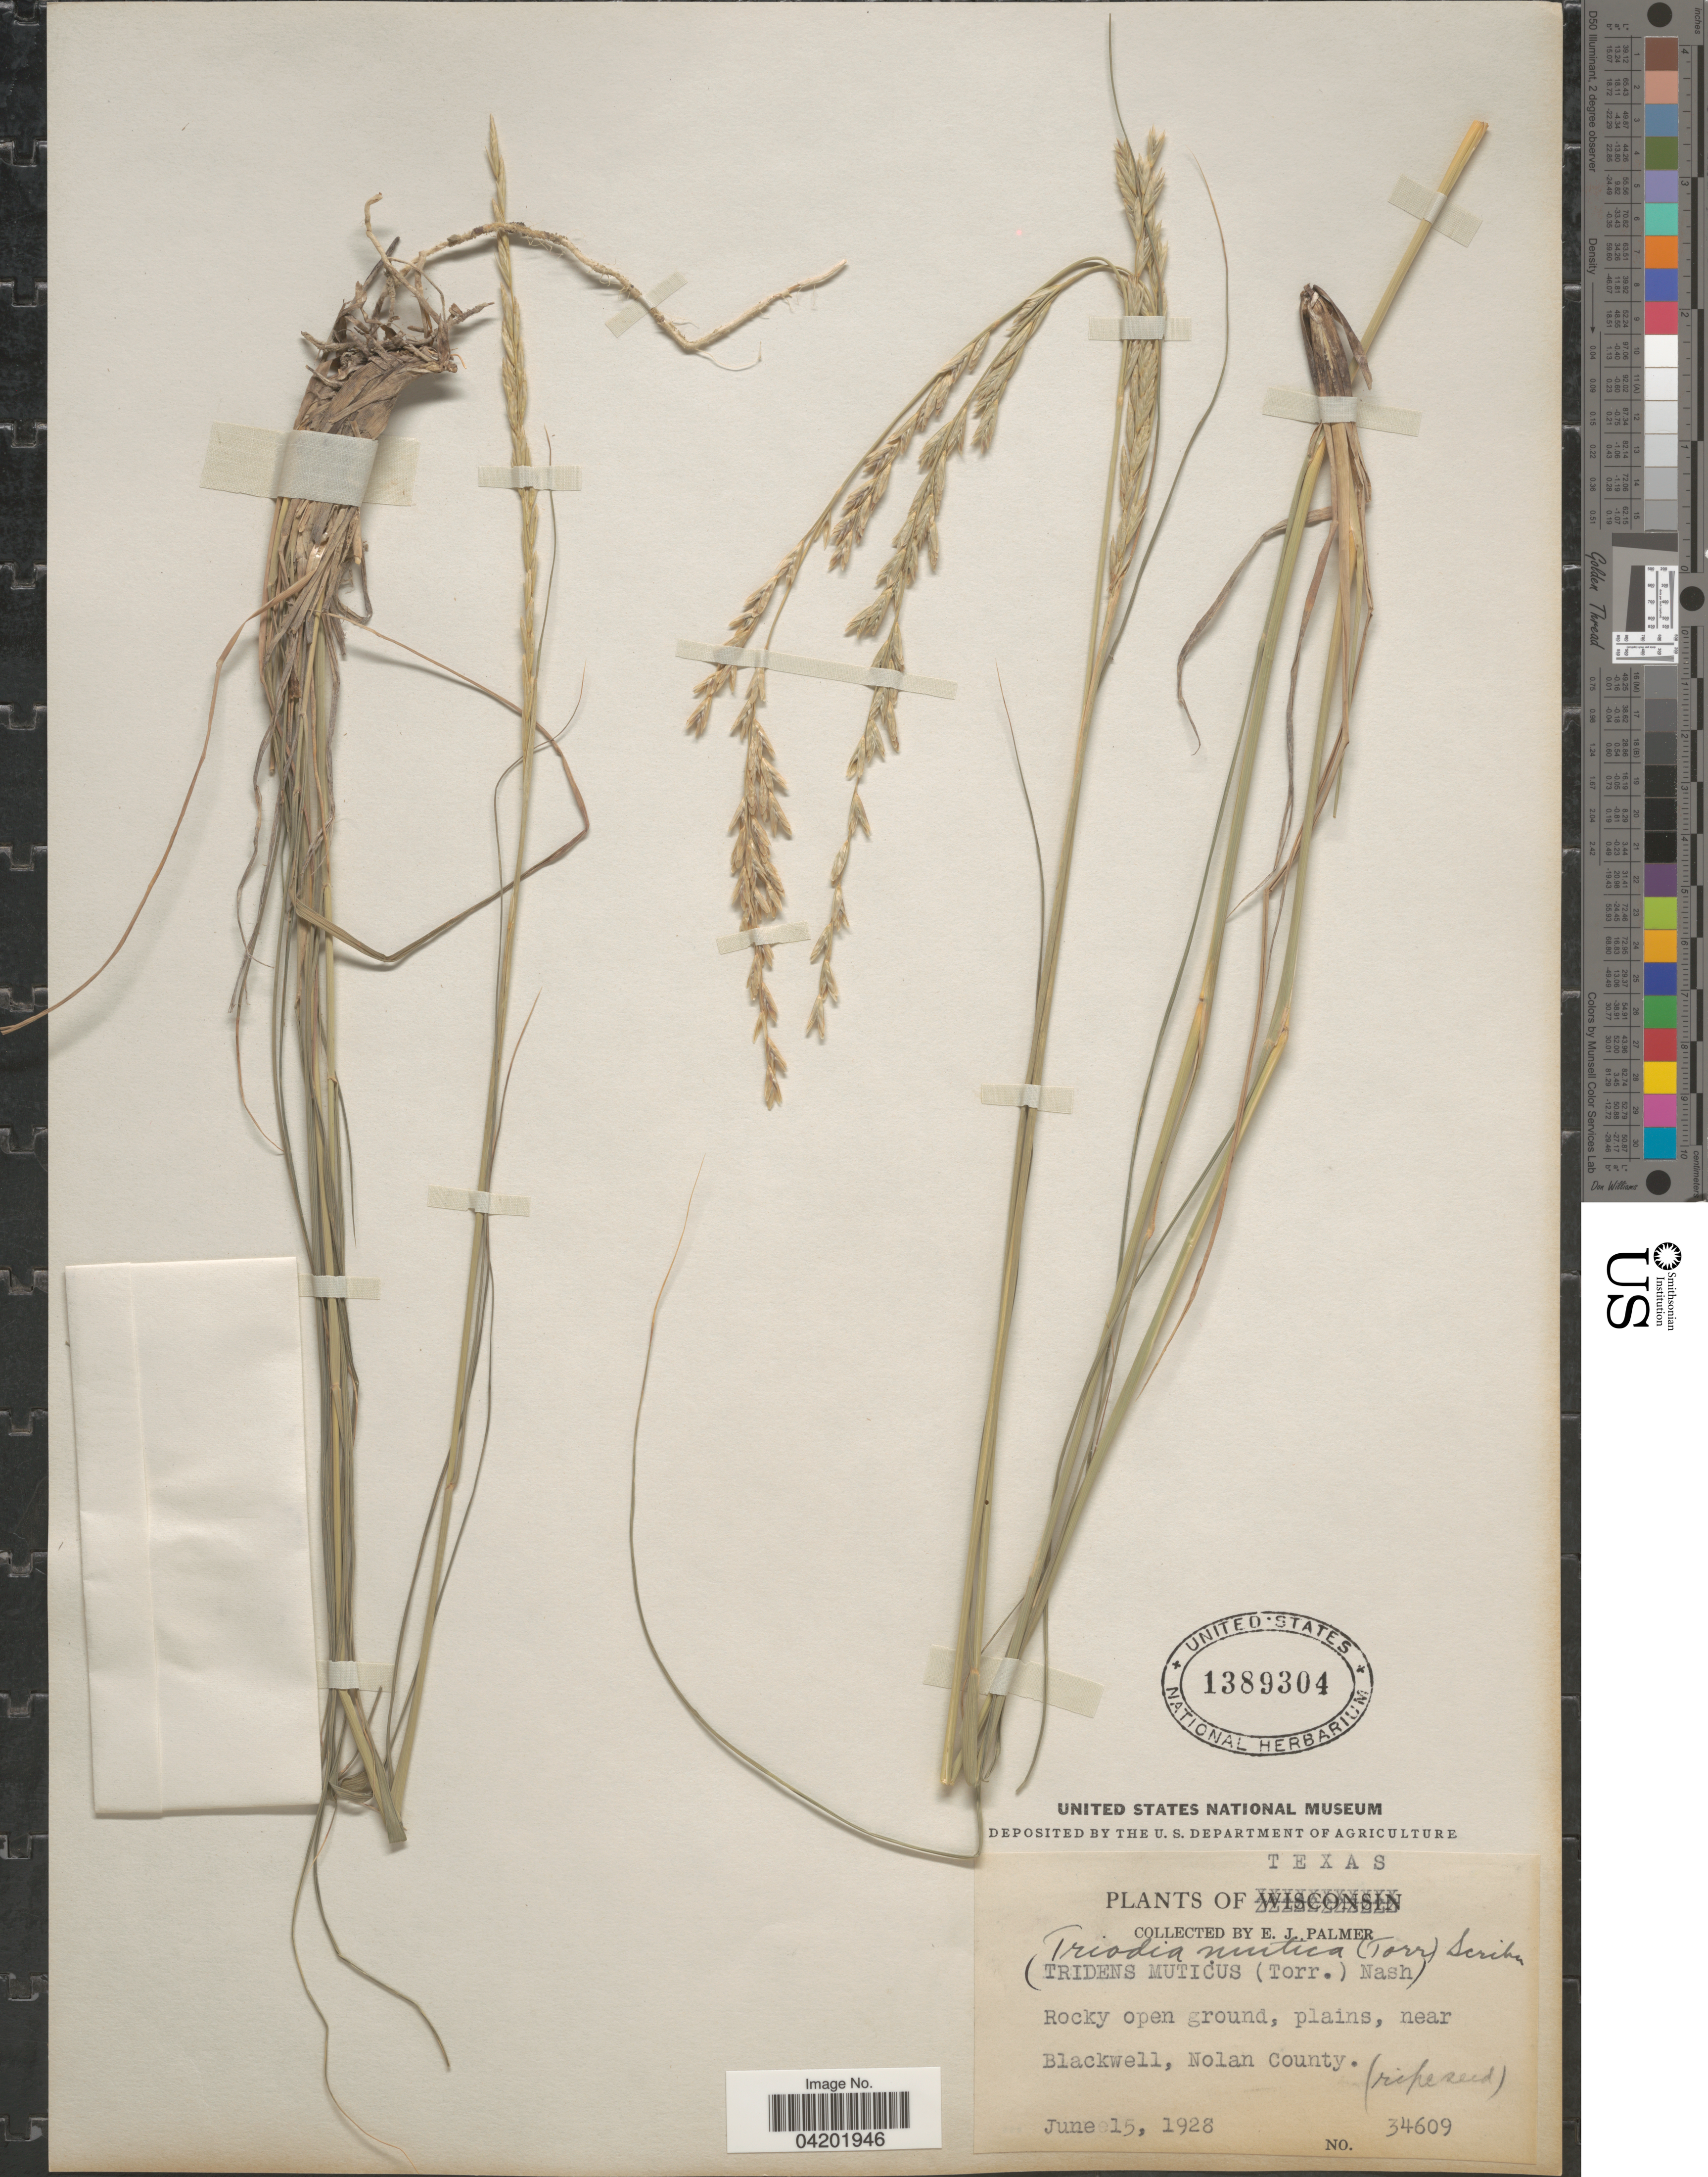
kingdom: Plantae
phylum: Tracheophyta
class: Liliopsida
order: Poales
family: Poaceae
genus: Tridentopsis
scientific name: Tridentopsis mutica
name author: (Torr.) P.M. Peterson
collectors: E. J. Palmer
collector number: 34609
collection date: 1928-06-15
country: United States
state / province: Texas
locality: Near Blackwell, Nolan County.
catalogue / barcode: US 1389304